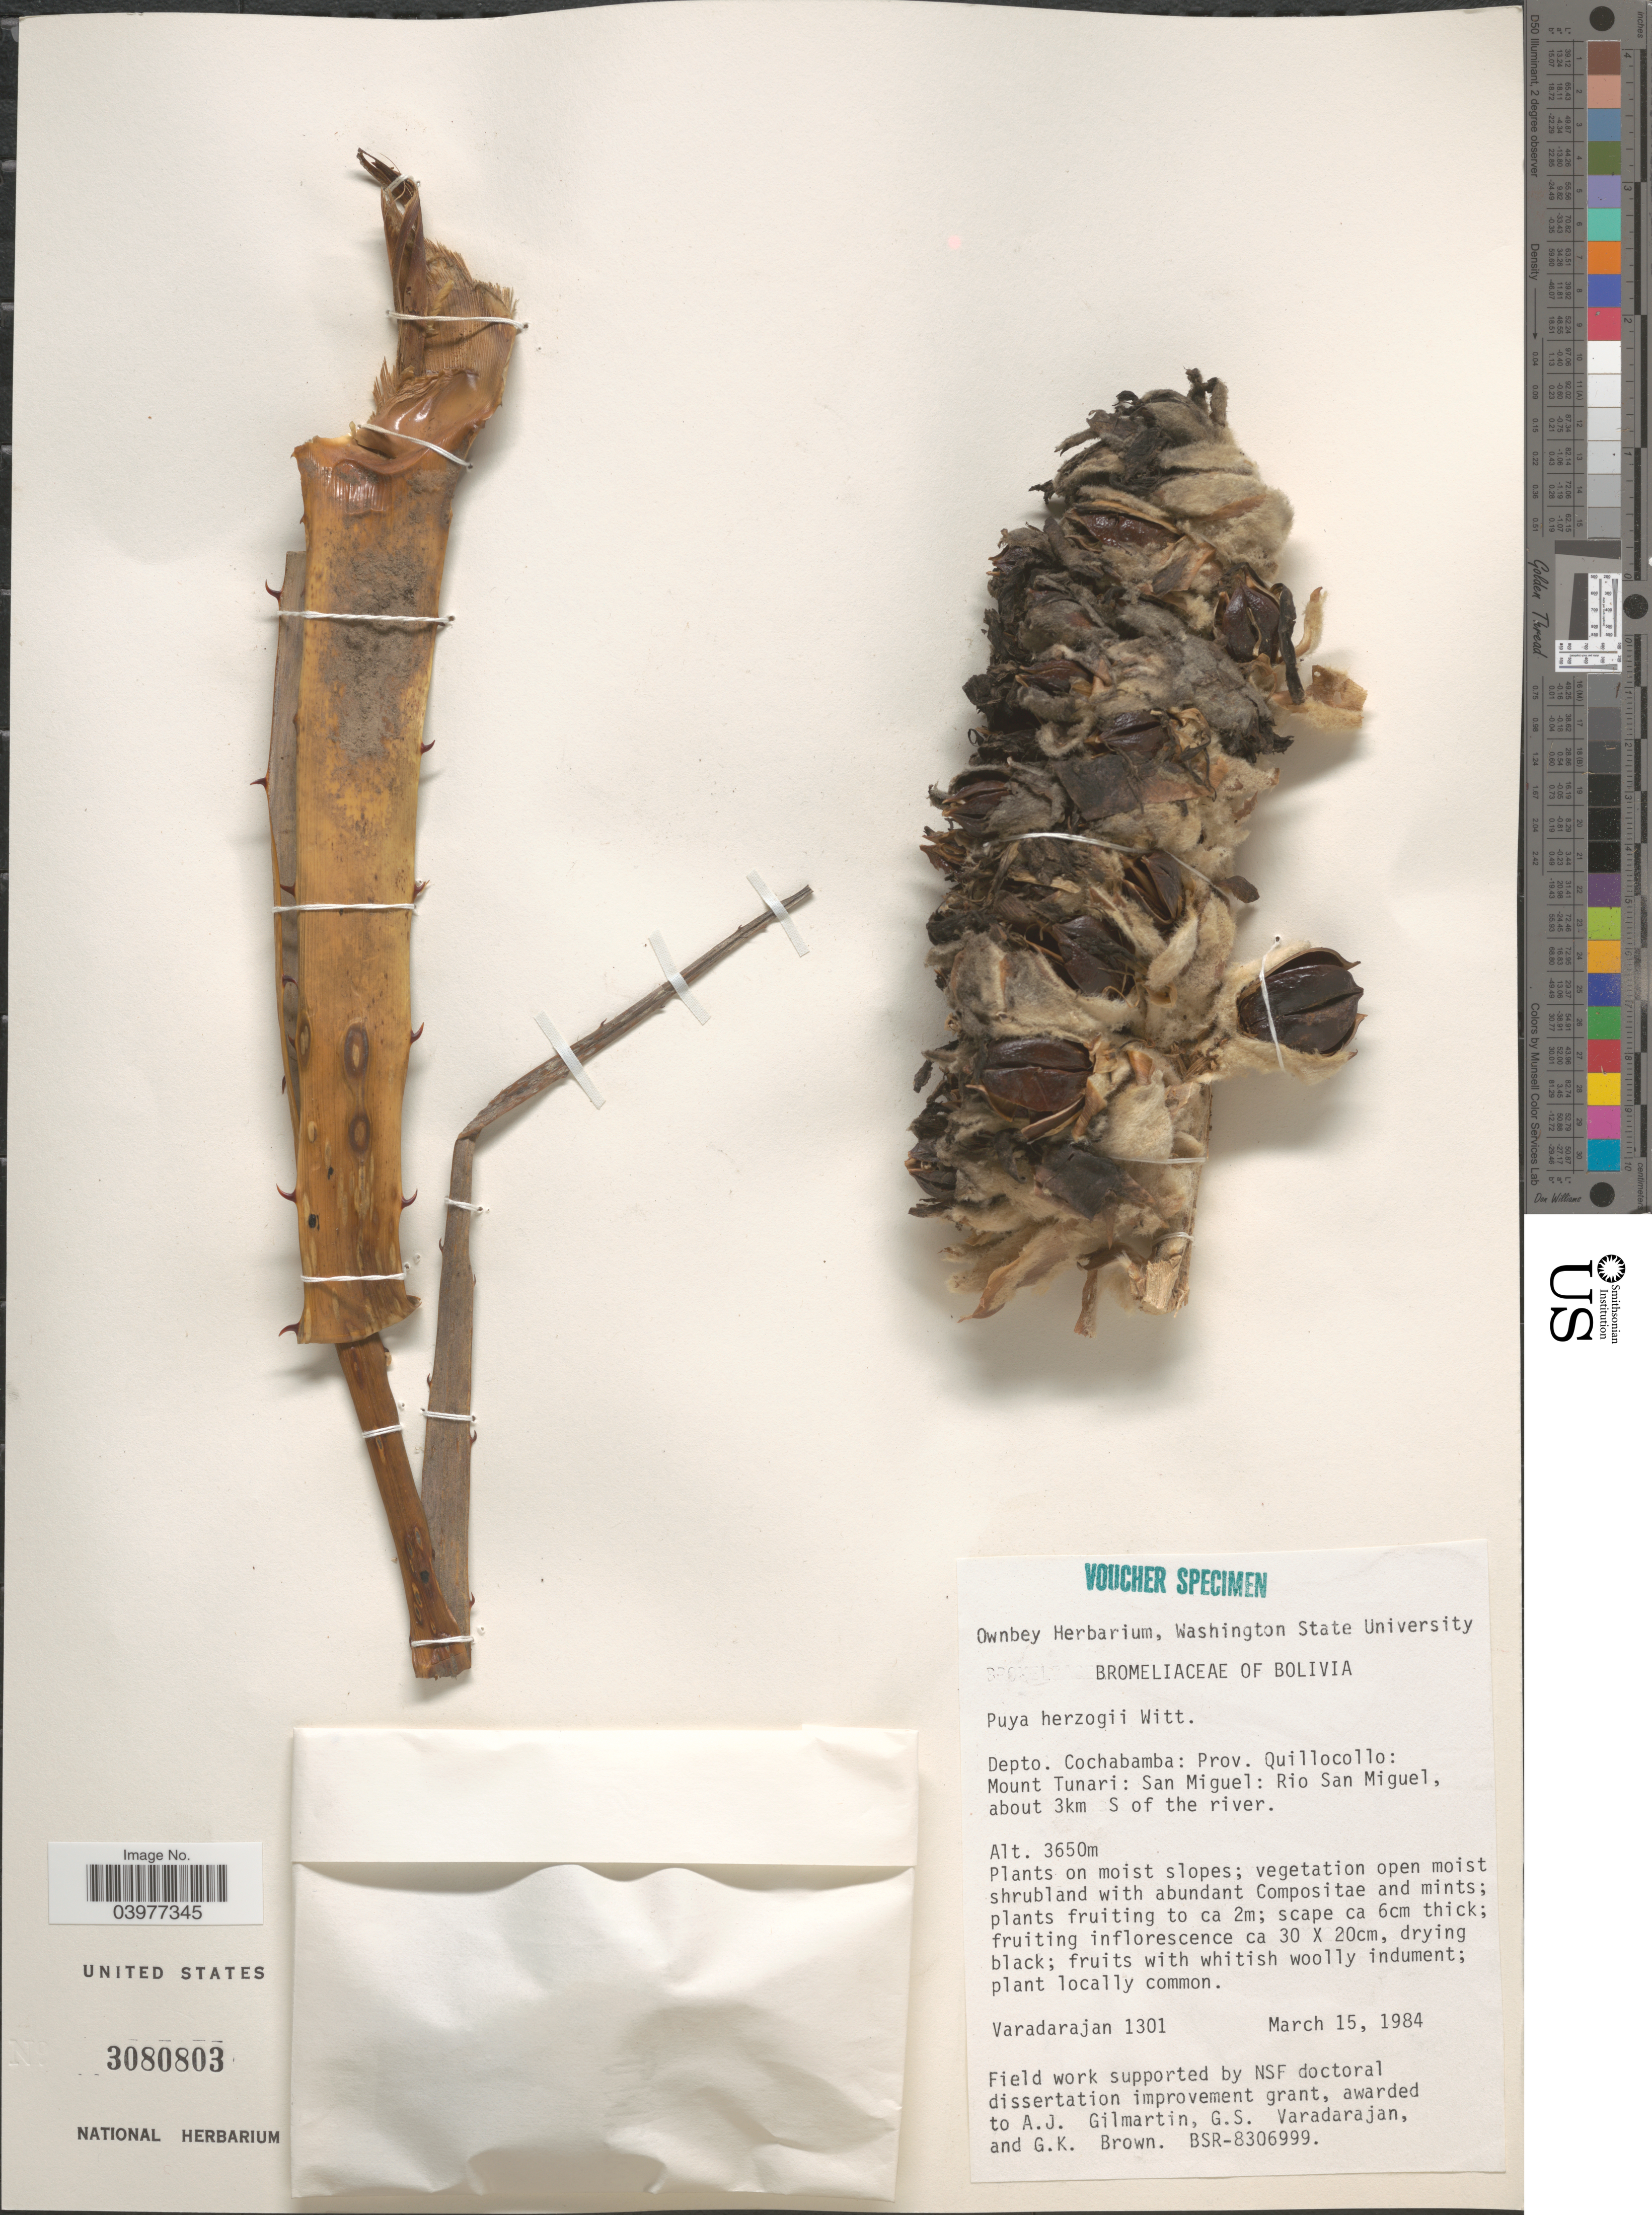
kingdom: Plantae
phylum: Tracheophyta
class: Liliopsida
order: Poales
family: Bromeliaceae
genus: Puya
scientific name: Puya herzogii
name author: Wittm.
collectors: G. S. Varadarajan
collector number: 1301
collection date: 1984-03-15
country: Bolivia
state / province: Cochabamba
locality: Depto. Cochabamba: Prov. Quillocollo: Mount Tunari: San Miguel: Rio San Miguel, about 3 km S of the river.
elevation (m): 3650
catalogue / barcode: US 3080803